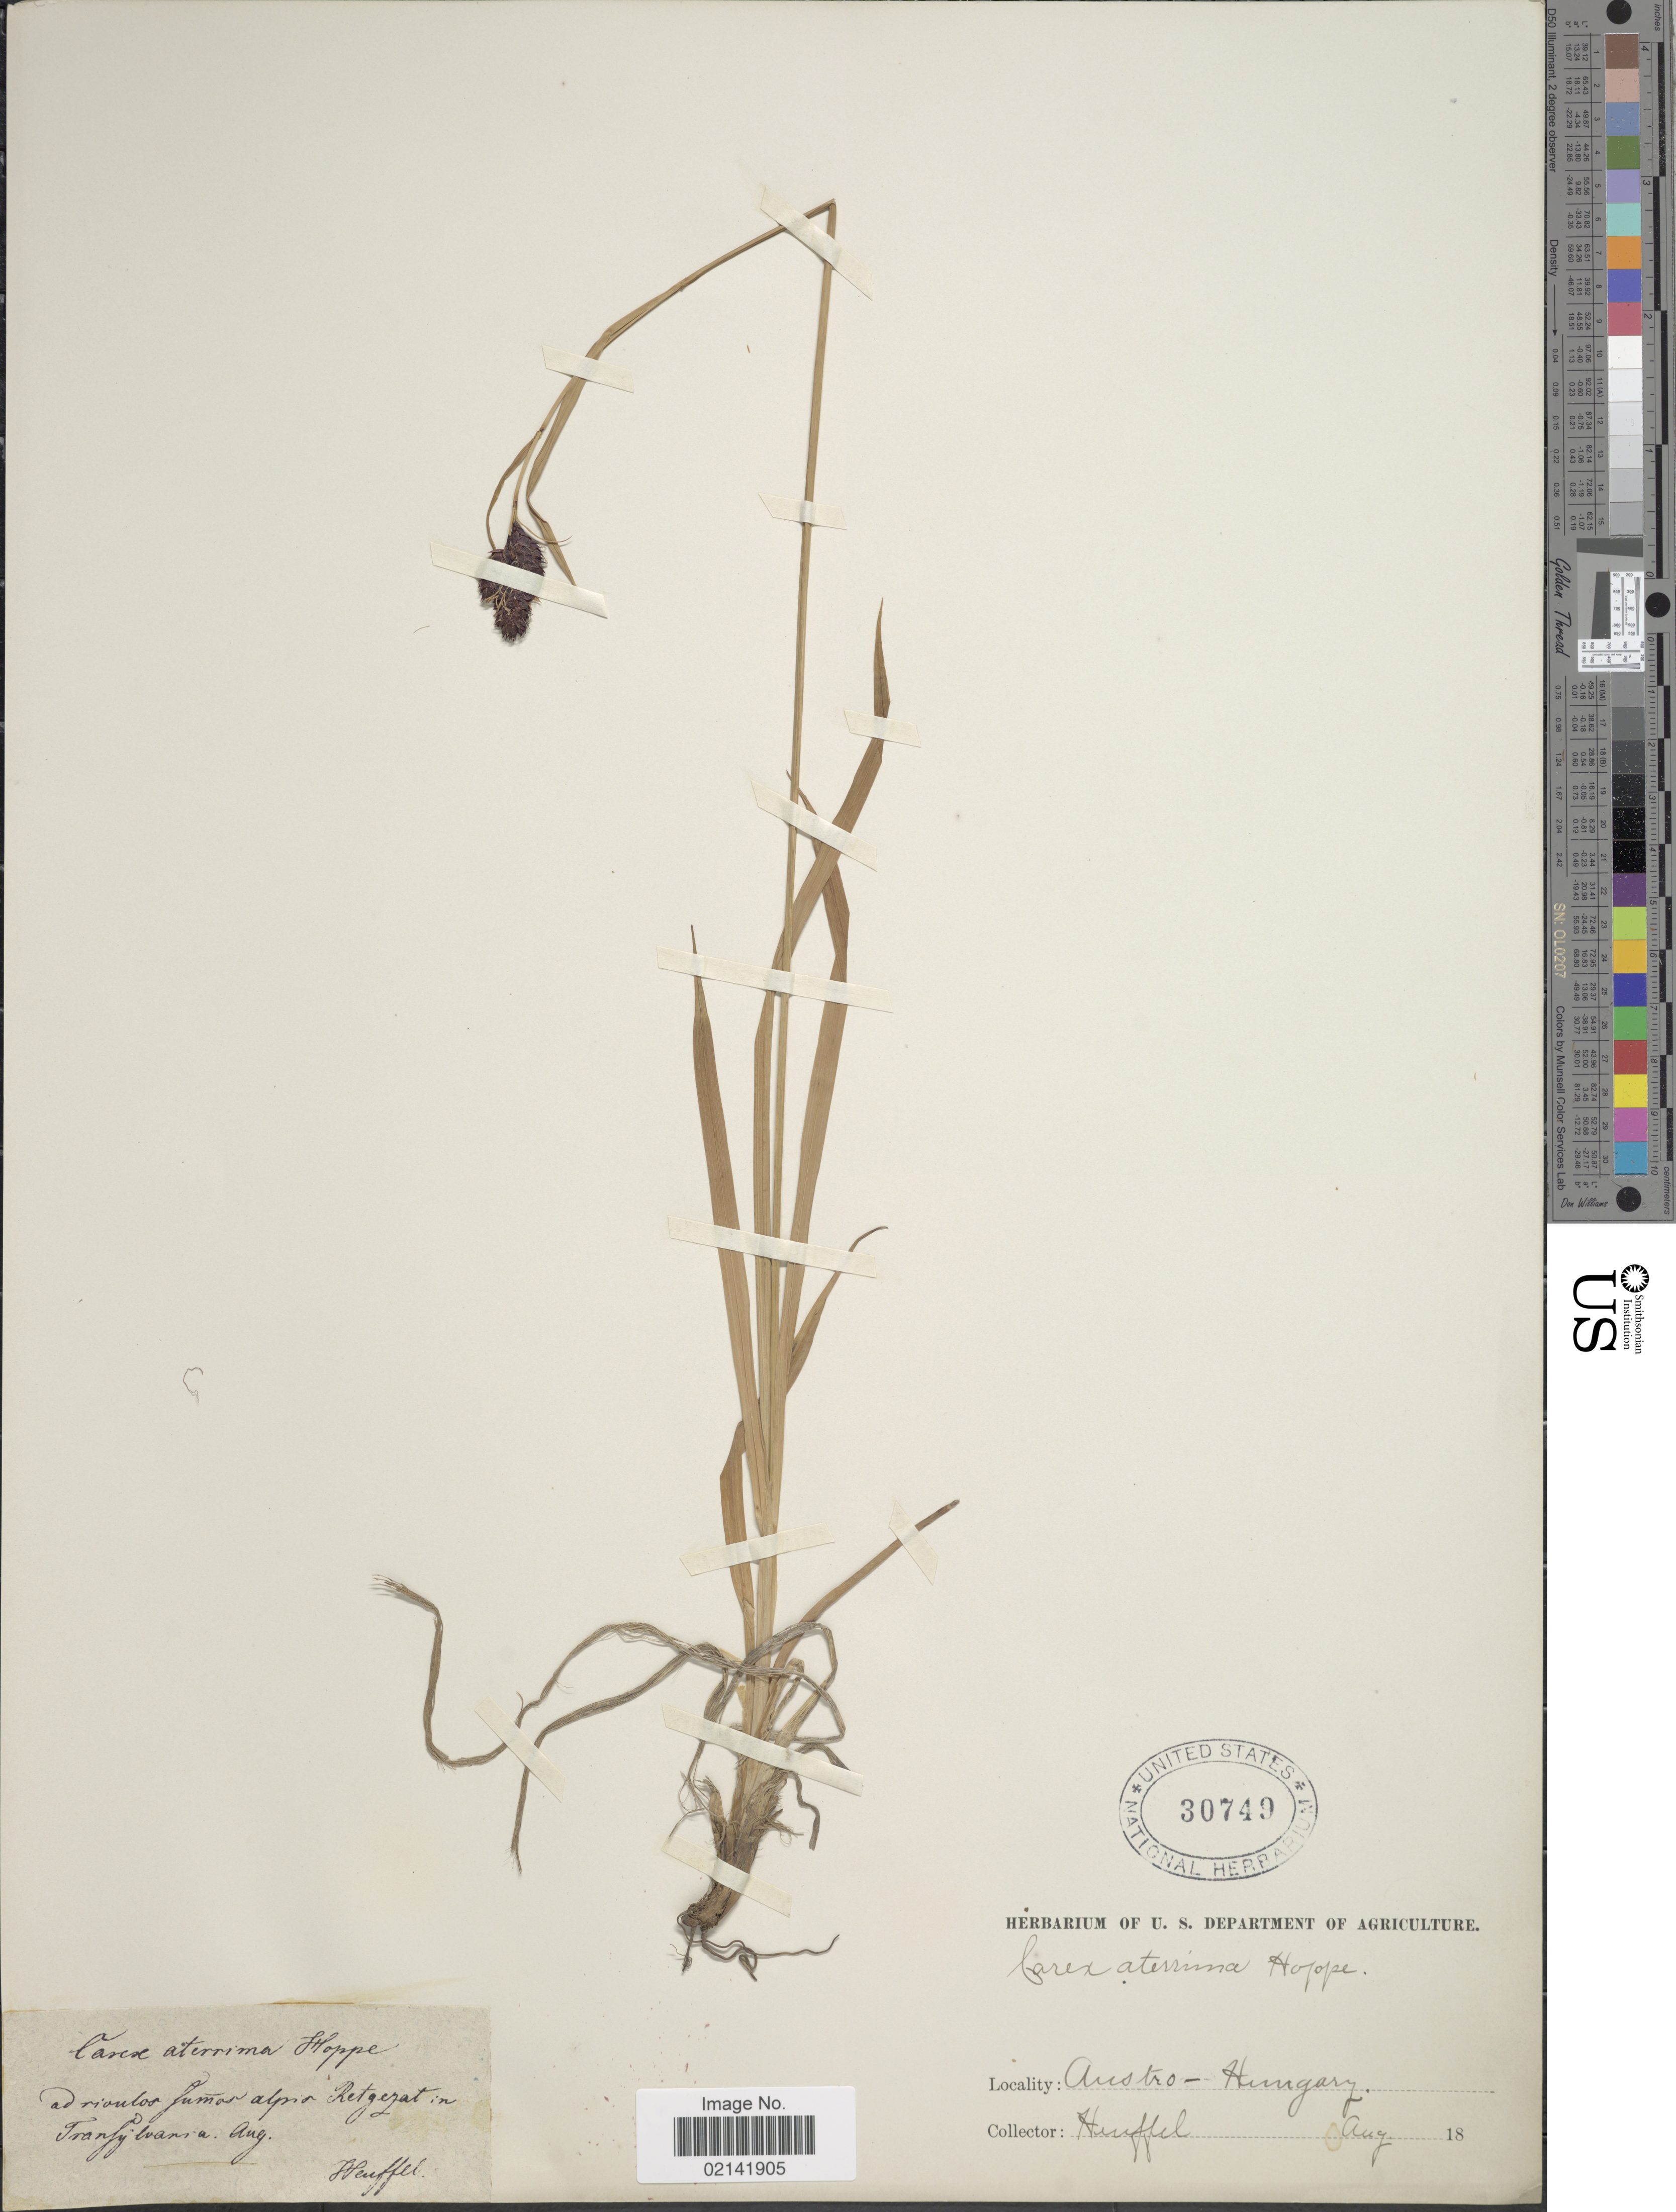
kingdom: Plantae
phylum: Tracheophyta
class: Liliopsida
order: Poales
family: Cyperaceae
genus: Carex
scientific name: Carex aterrima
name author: Hoppe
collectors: Heuffel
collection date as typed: Transcribed d/m/y: /8/18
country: Hungary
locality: Austro-Hungary. Ad rionlos fumos aplia Retgezat in Tranfylvania [interpreted]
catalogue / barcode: US 30749